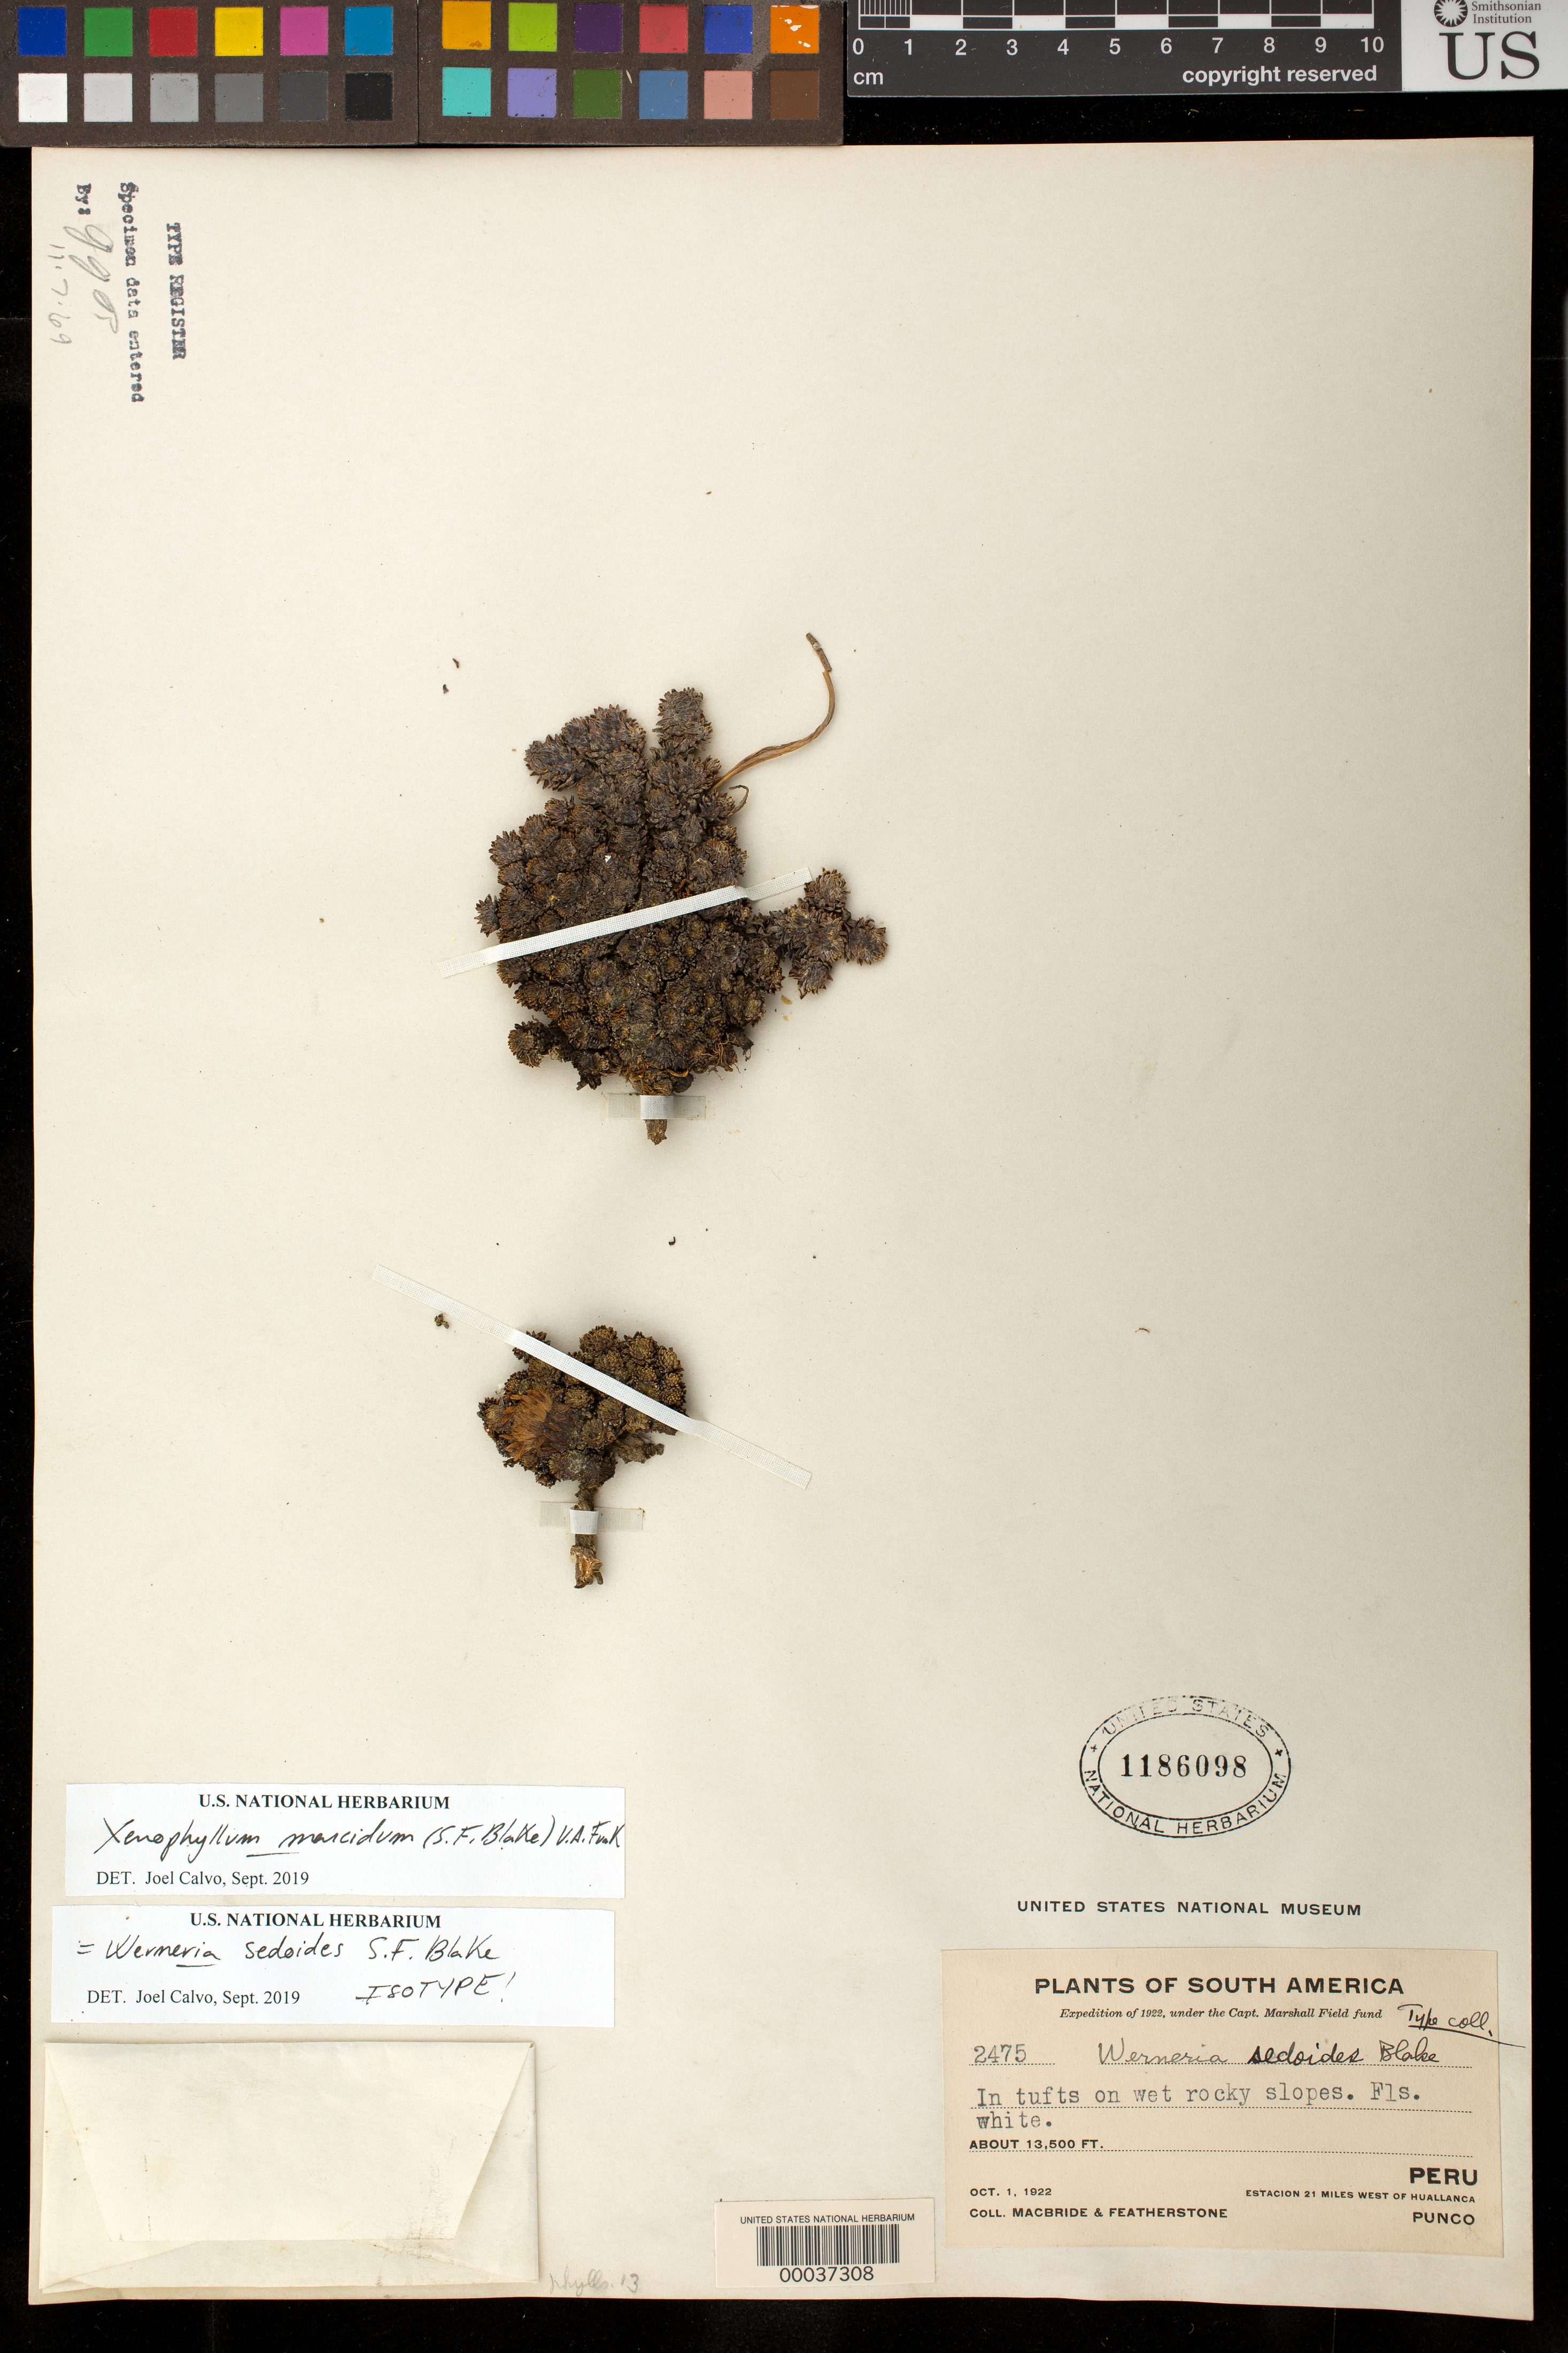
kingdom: Plantae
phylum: Tracheophyta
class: Magnoliopsida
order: Asterales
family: Asteraceae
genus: Werneria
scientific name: Werneria sedoides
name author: S.F. Blake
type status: Isotype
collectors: J. F. Macbride & W. Featherstone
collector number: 2475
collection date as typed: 01 Oct 1922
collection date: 1922-10-01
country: Peru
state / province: Huánuco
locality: Punco, ca. 34 km W of Huallanca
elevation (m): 4115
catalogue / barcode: US 1186098